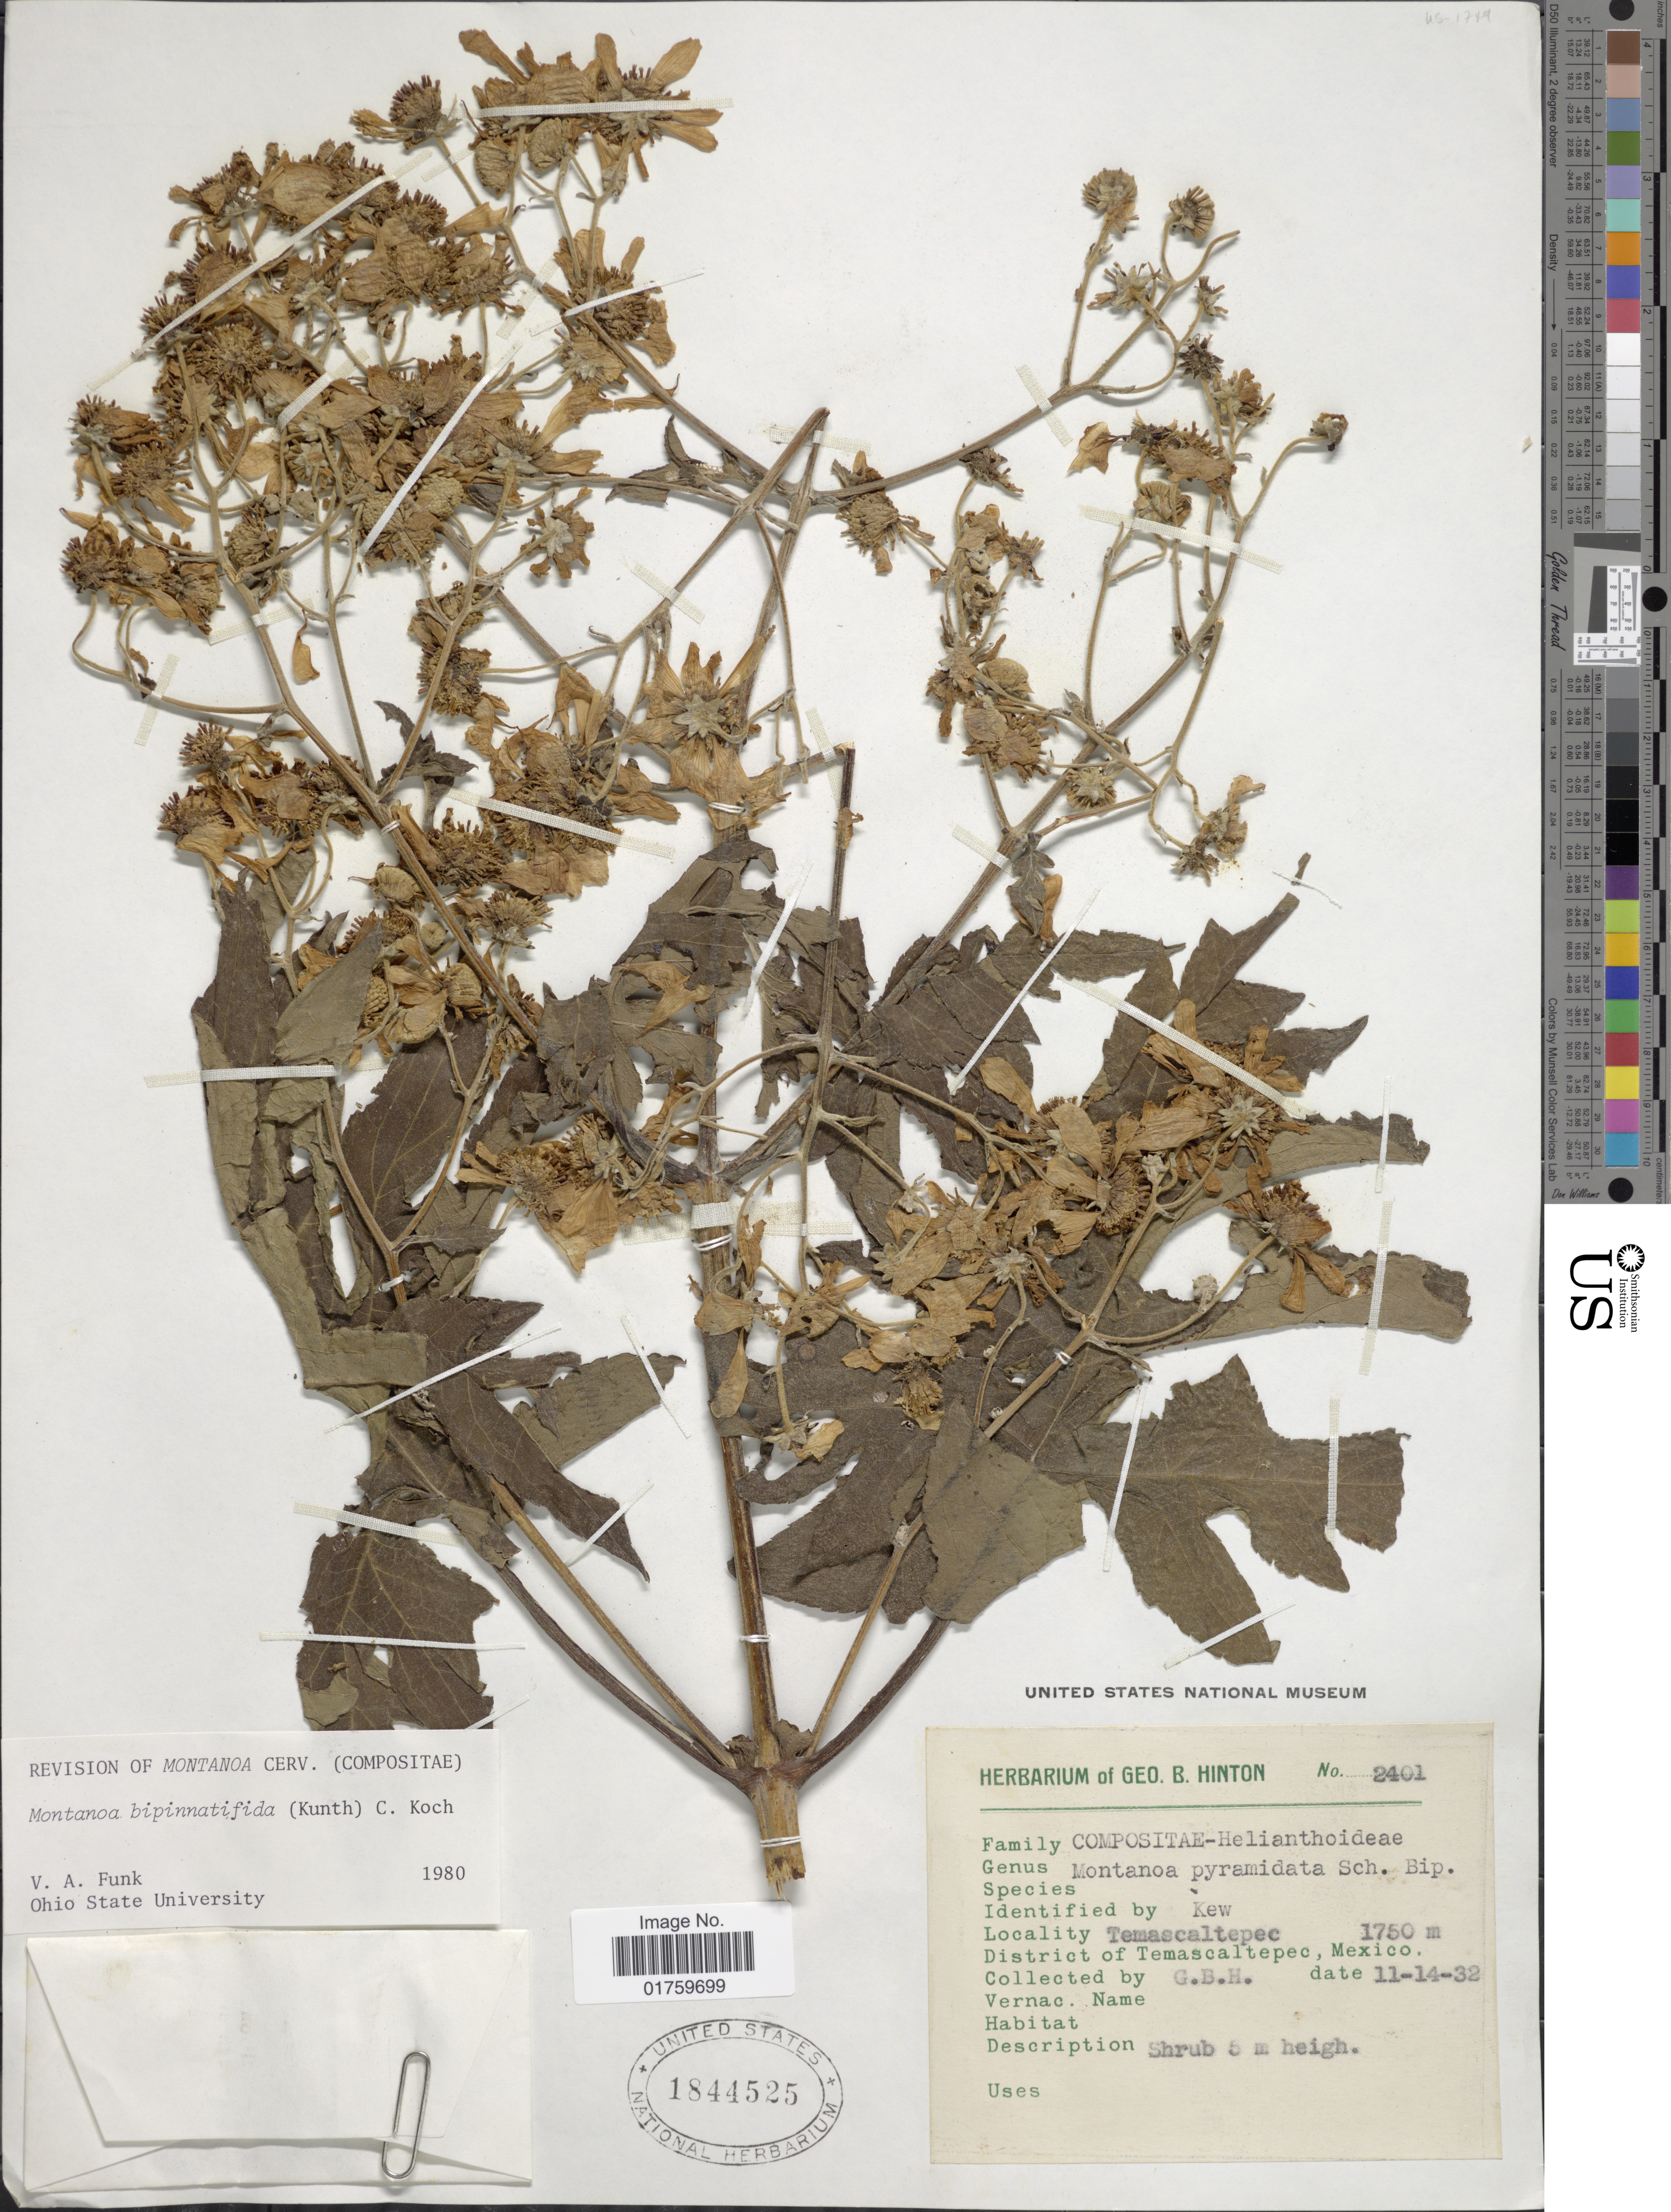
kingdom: Plantae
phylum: Tracheophyta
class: Magnoliopsida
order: Asterales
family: Asteraceae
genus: Montanoa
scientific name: Montanoa bipinnatifida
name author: (Kunth) C. Koch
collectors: G. B. Hinton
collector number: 2401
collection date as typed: Transcribed d/m/y: 14/11/32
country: Mexico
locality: Temascaltepec.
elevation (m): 1750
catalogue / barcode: US 1844525